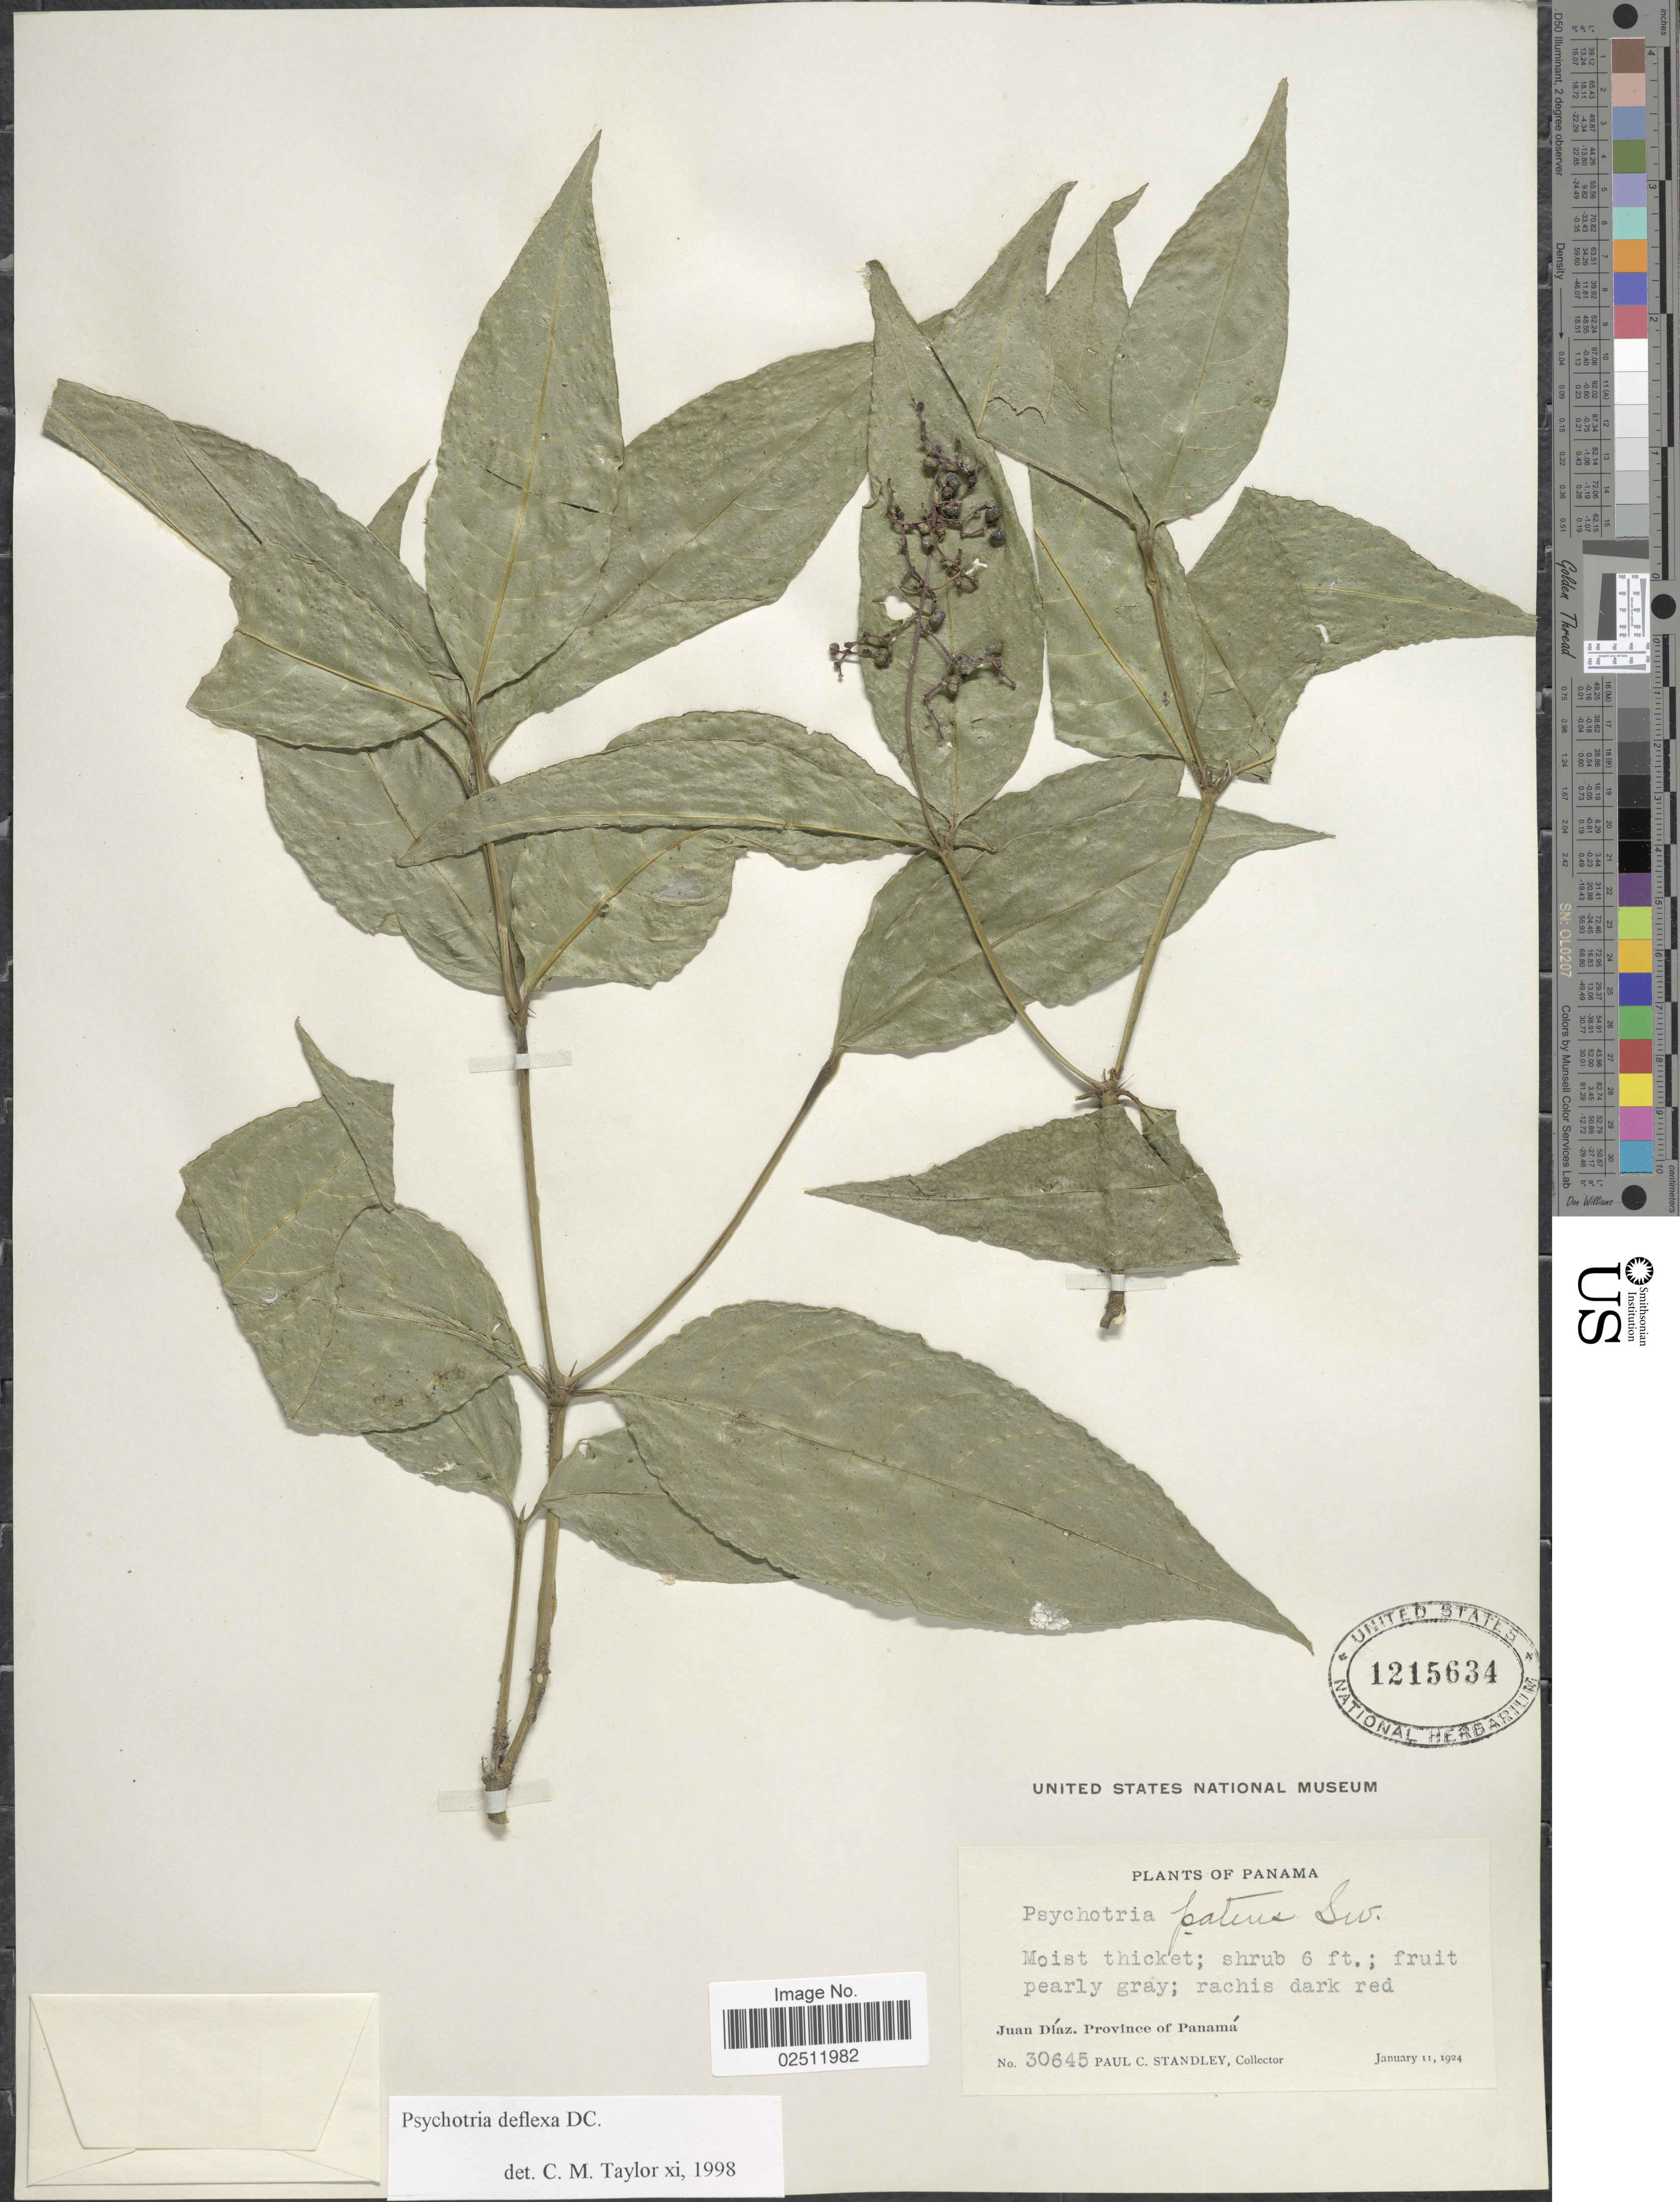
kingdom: Plantae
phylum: Tracheophyta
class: Magnoliopsida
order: Gentianales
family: Rubiaceae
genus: Psychotria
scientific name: Psychotria deflexa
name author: DC.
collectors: P. C. Standley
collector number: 30645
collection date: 1924-01-11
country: Panama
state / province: Panamá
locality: Moist thicket; Juan Díaz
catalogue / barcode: US 1215634